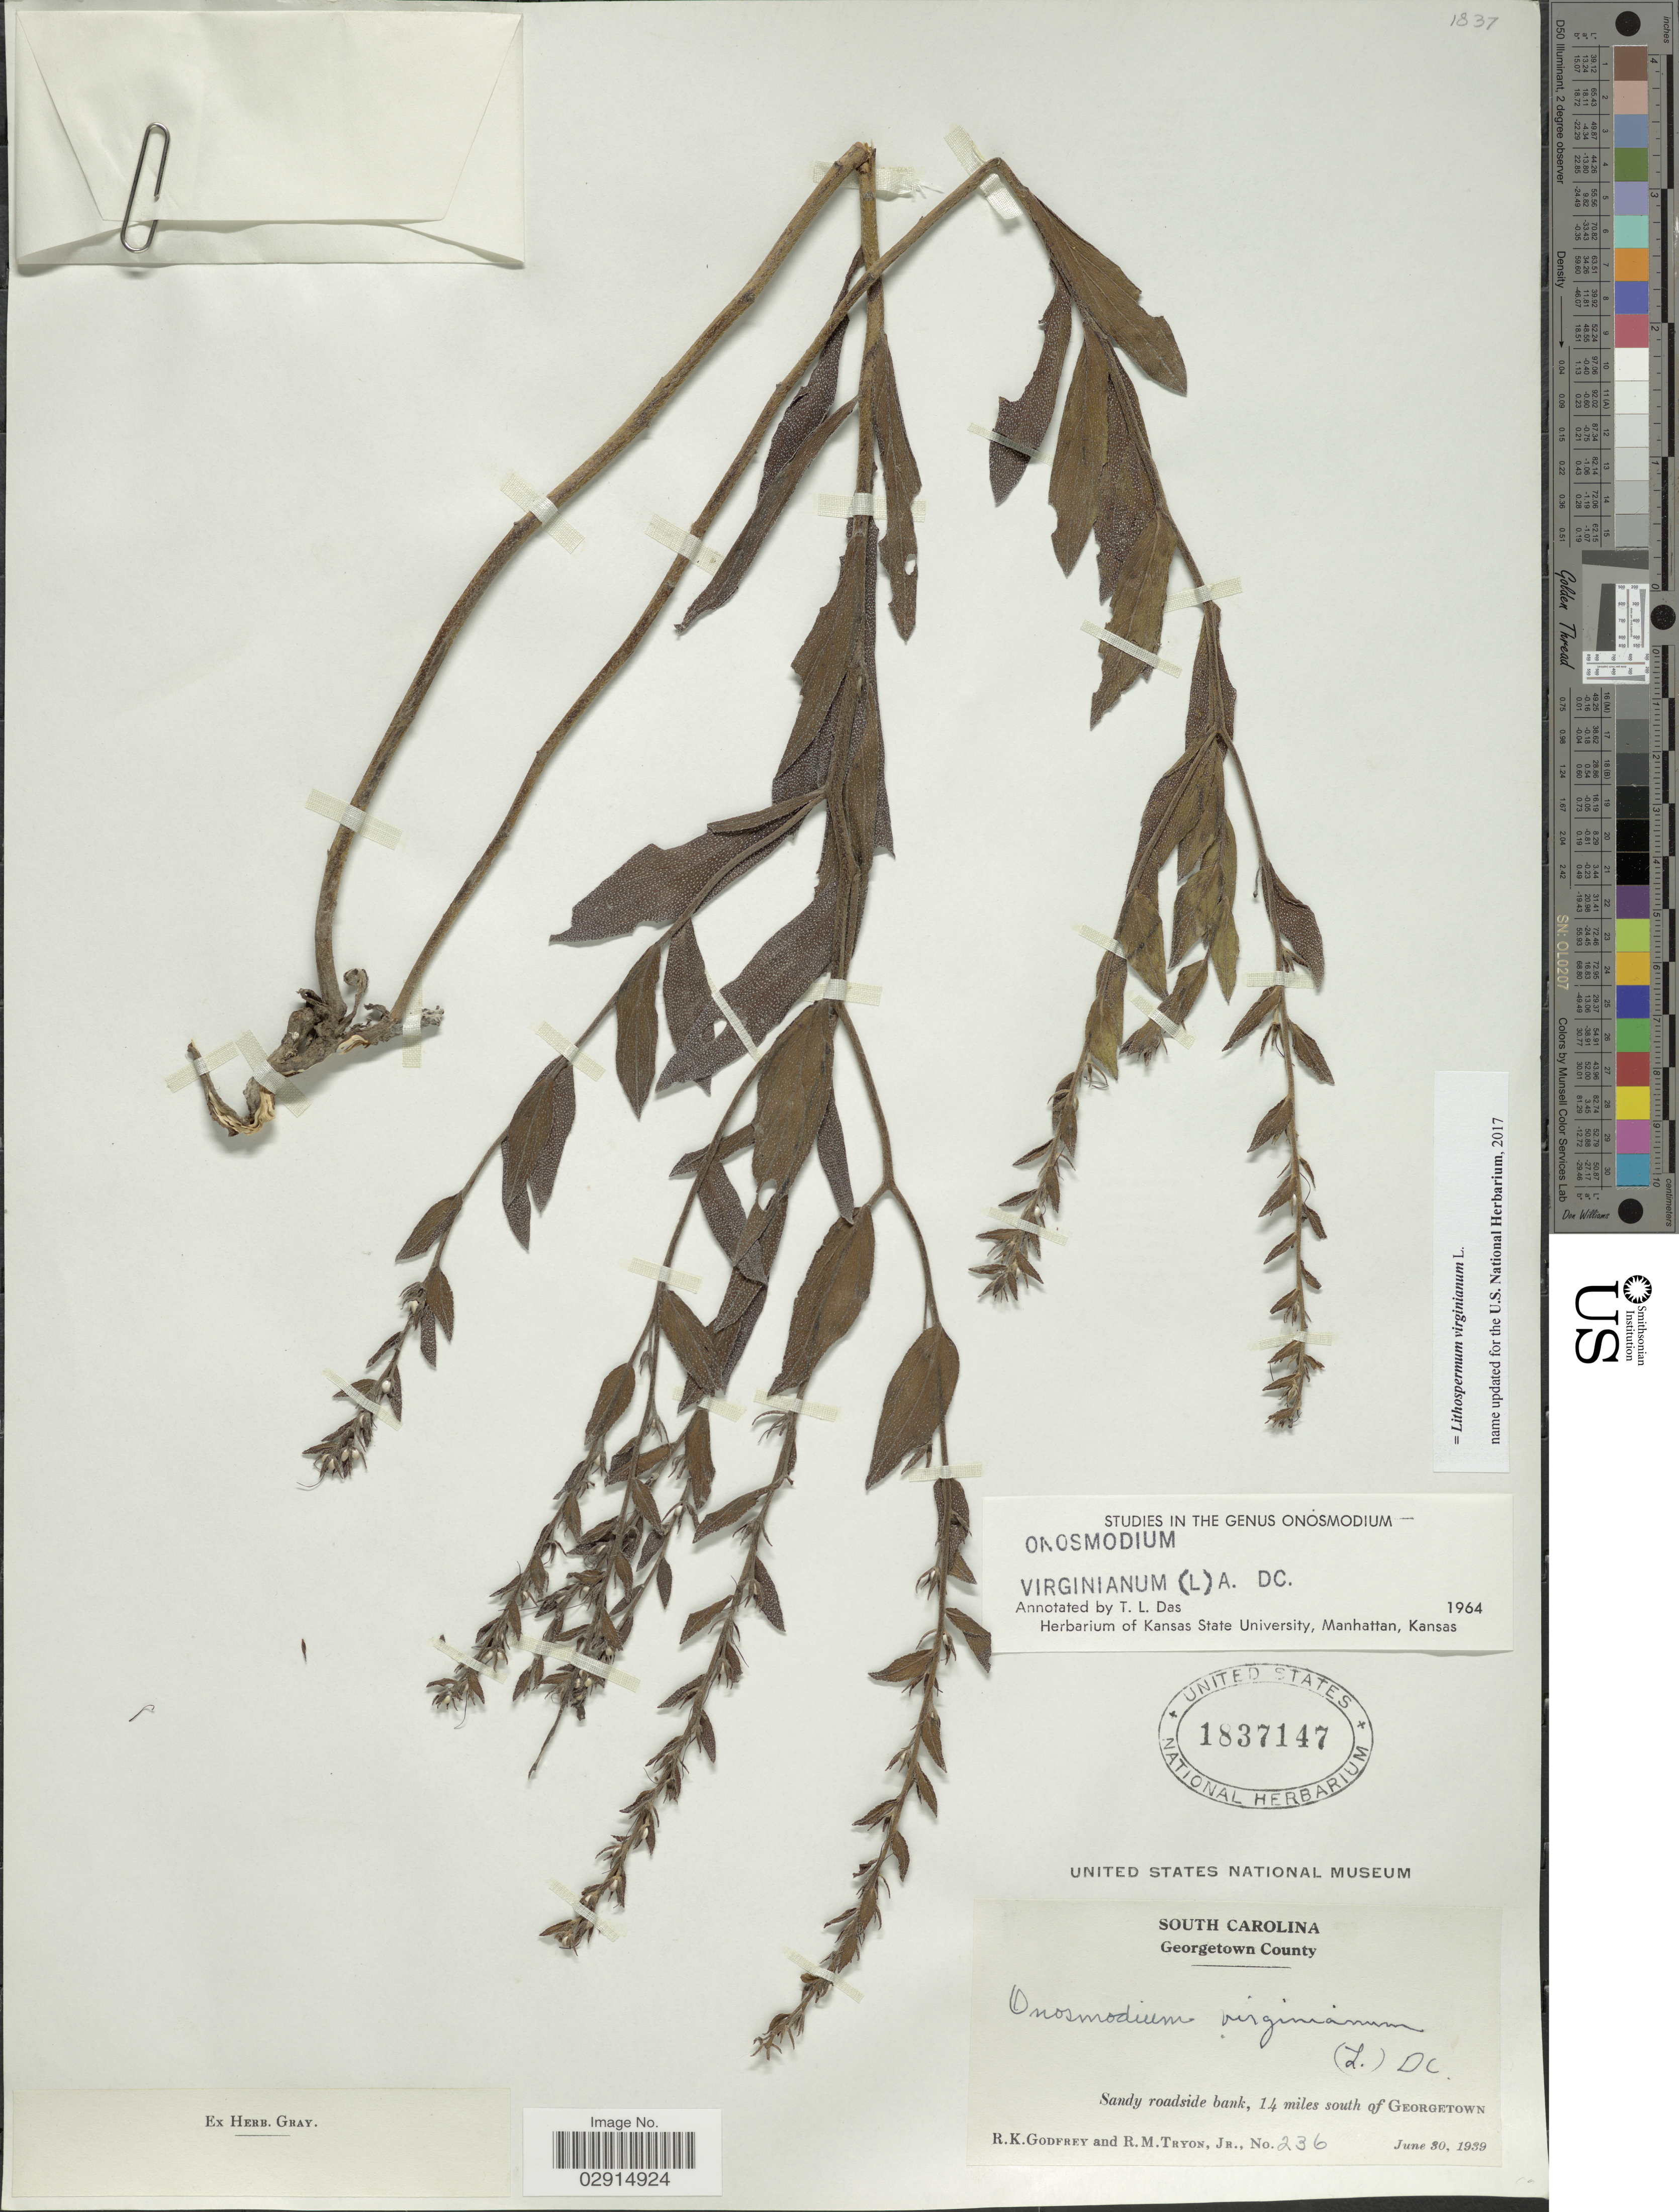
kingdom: Plantae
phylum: Tracheophyta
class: Magnoliopsida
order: Boraginales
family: Boraginaceae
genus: Lithospermum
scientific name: Lithospermum virginianum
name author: L.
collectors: R. K. Godfrey & R. Tryon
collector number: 236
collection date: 1939-06-30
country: United States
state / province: South Carolina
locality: Sandy roadside bank, 14 miles south of Georgetown. Georgetown County.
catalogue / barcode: US 1837147